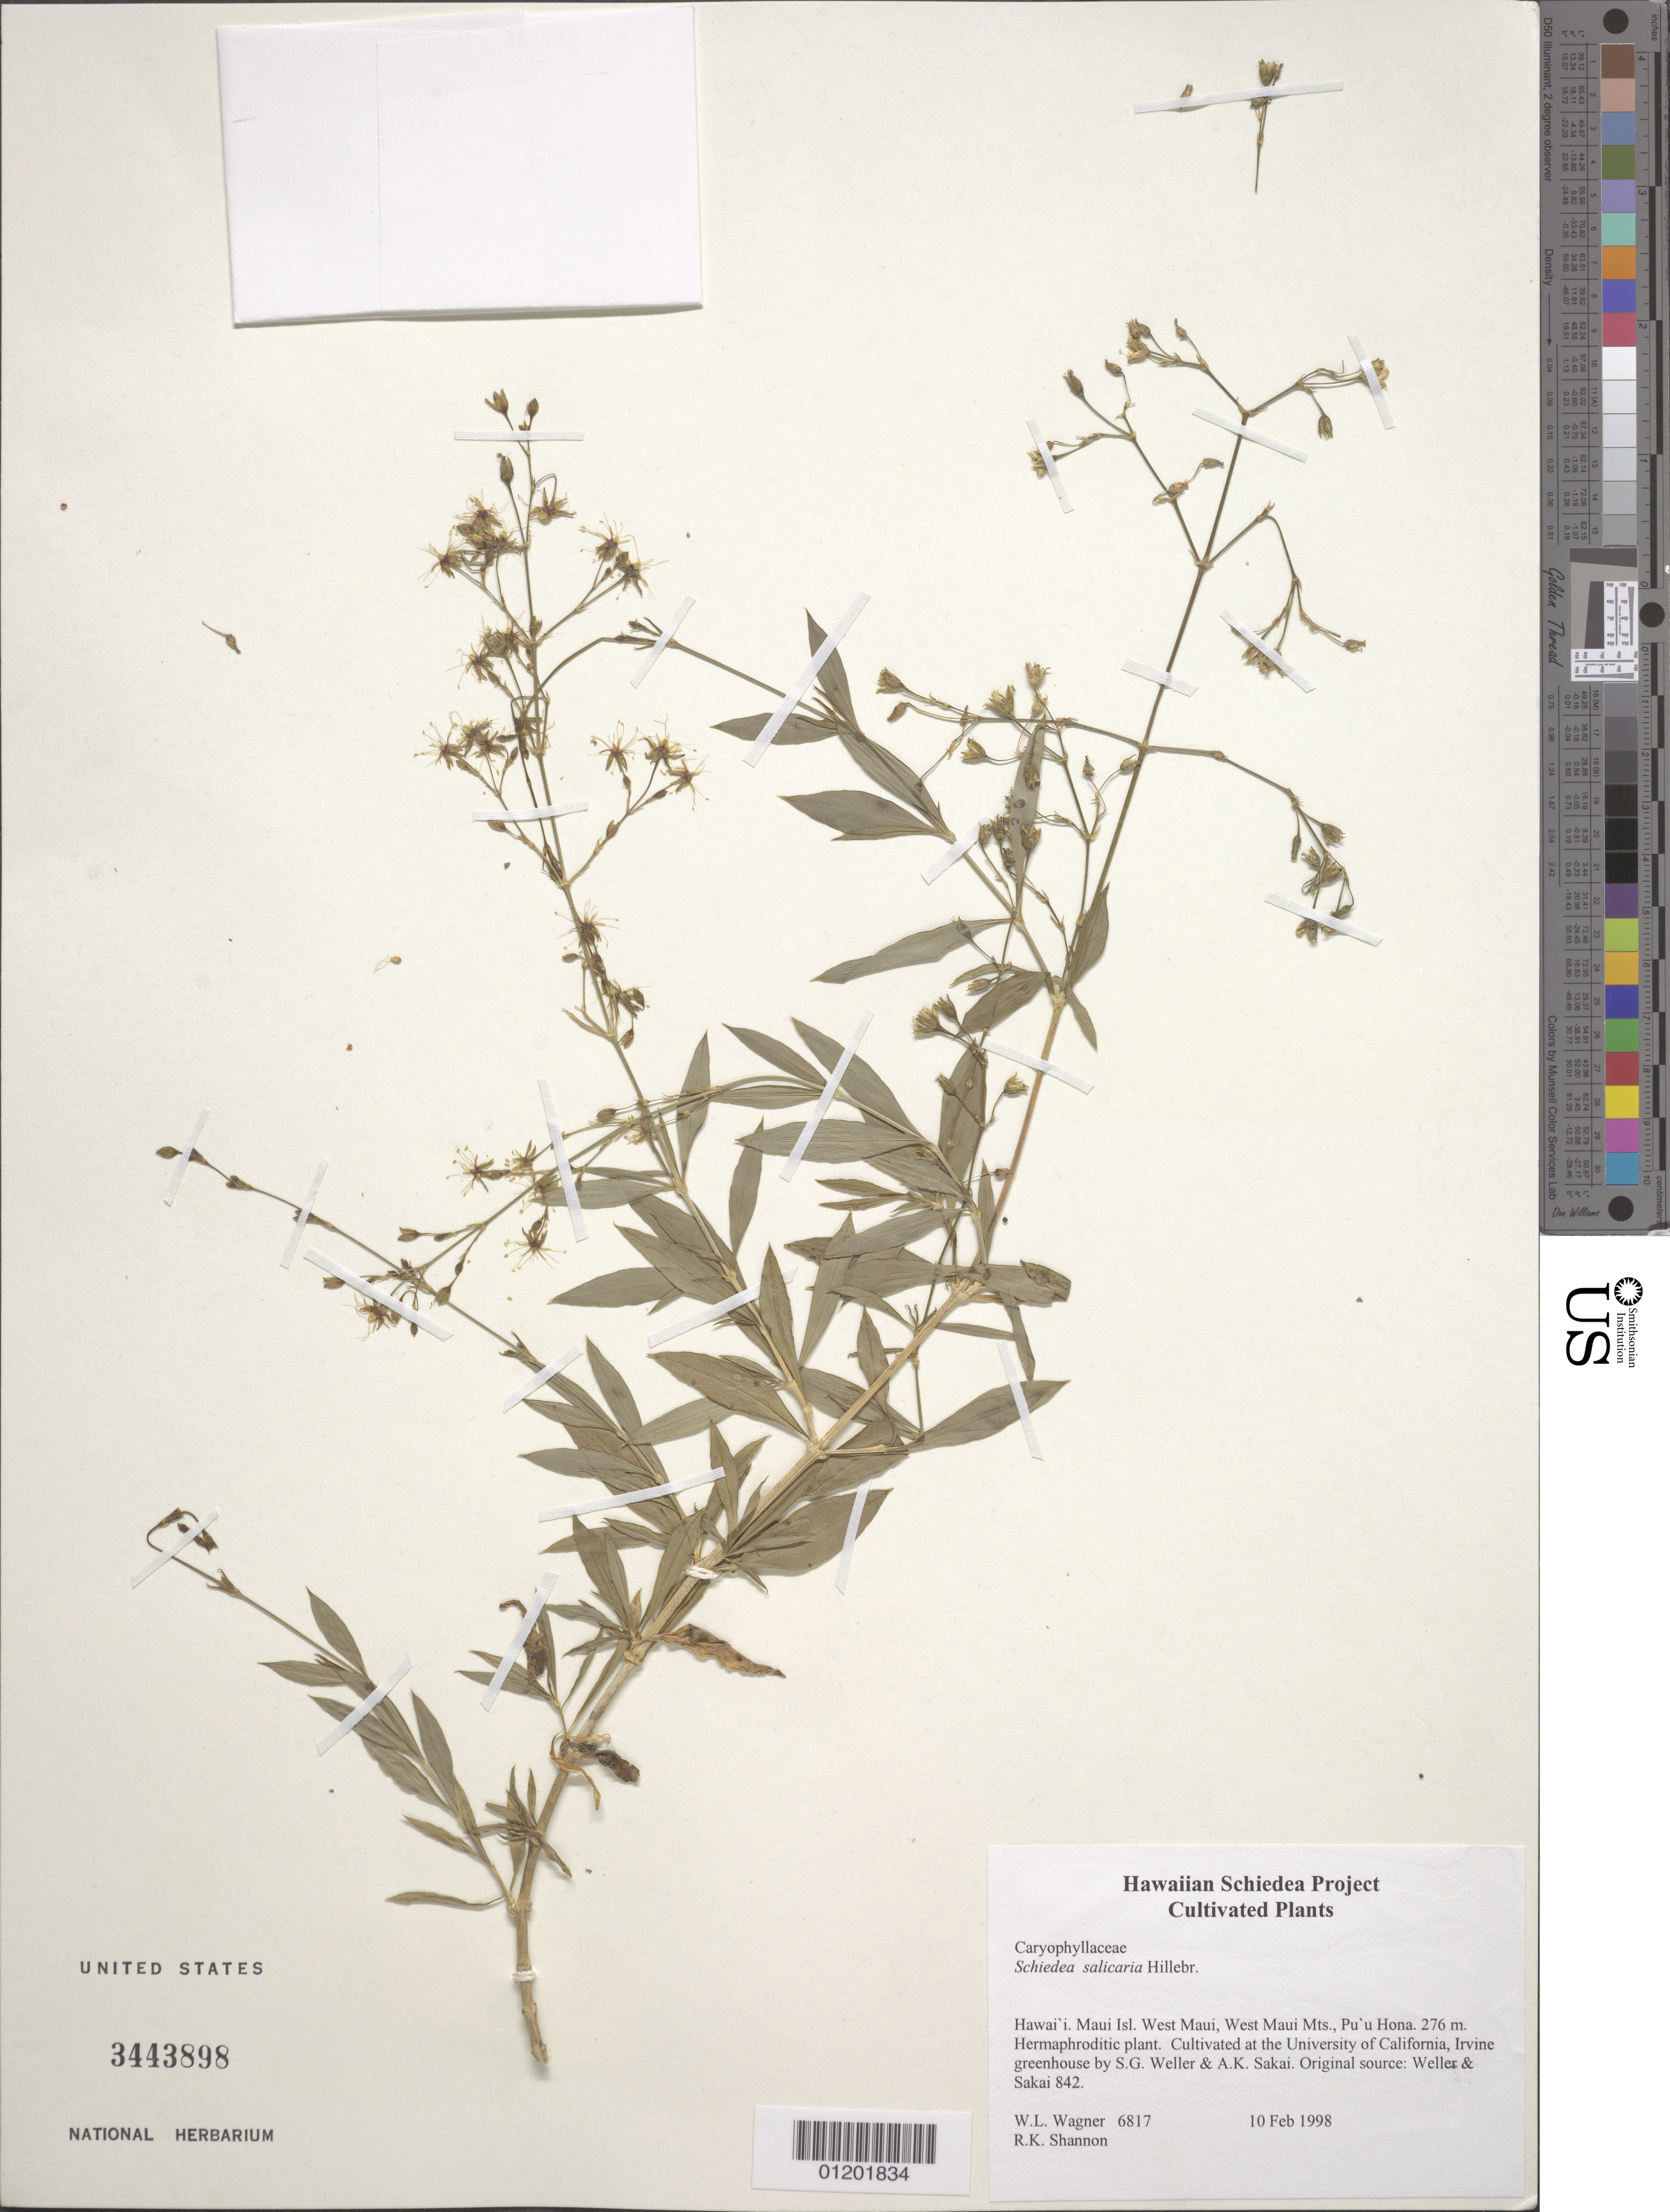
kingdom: Plantae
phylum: Tracheophyta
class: Magnoliopsida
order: Caryophyllales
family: Caryophyllaceae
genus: Schiedea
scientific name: Schiedea salicaria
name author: Hillebr.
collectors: W. L. Wagner & R. Shannon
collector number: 6817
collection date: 1998-02-10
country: United States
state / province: California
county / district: Orange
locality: University of California, Irvine greenhouse.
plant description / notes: Cultivated at the University of California, Irvine greenhouse by S.G. Weller & A.K. Sakai. Original source: Weller & Sakai 842.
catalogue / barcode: US 3443898